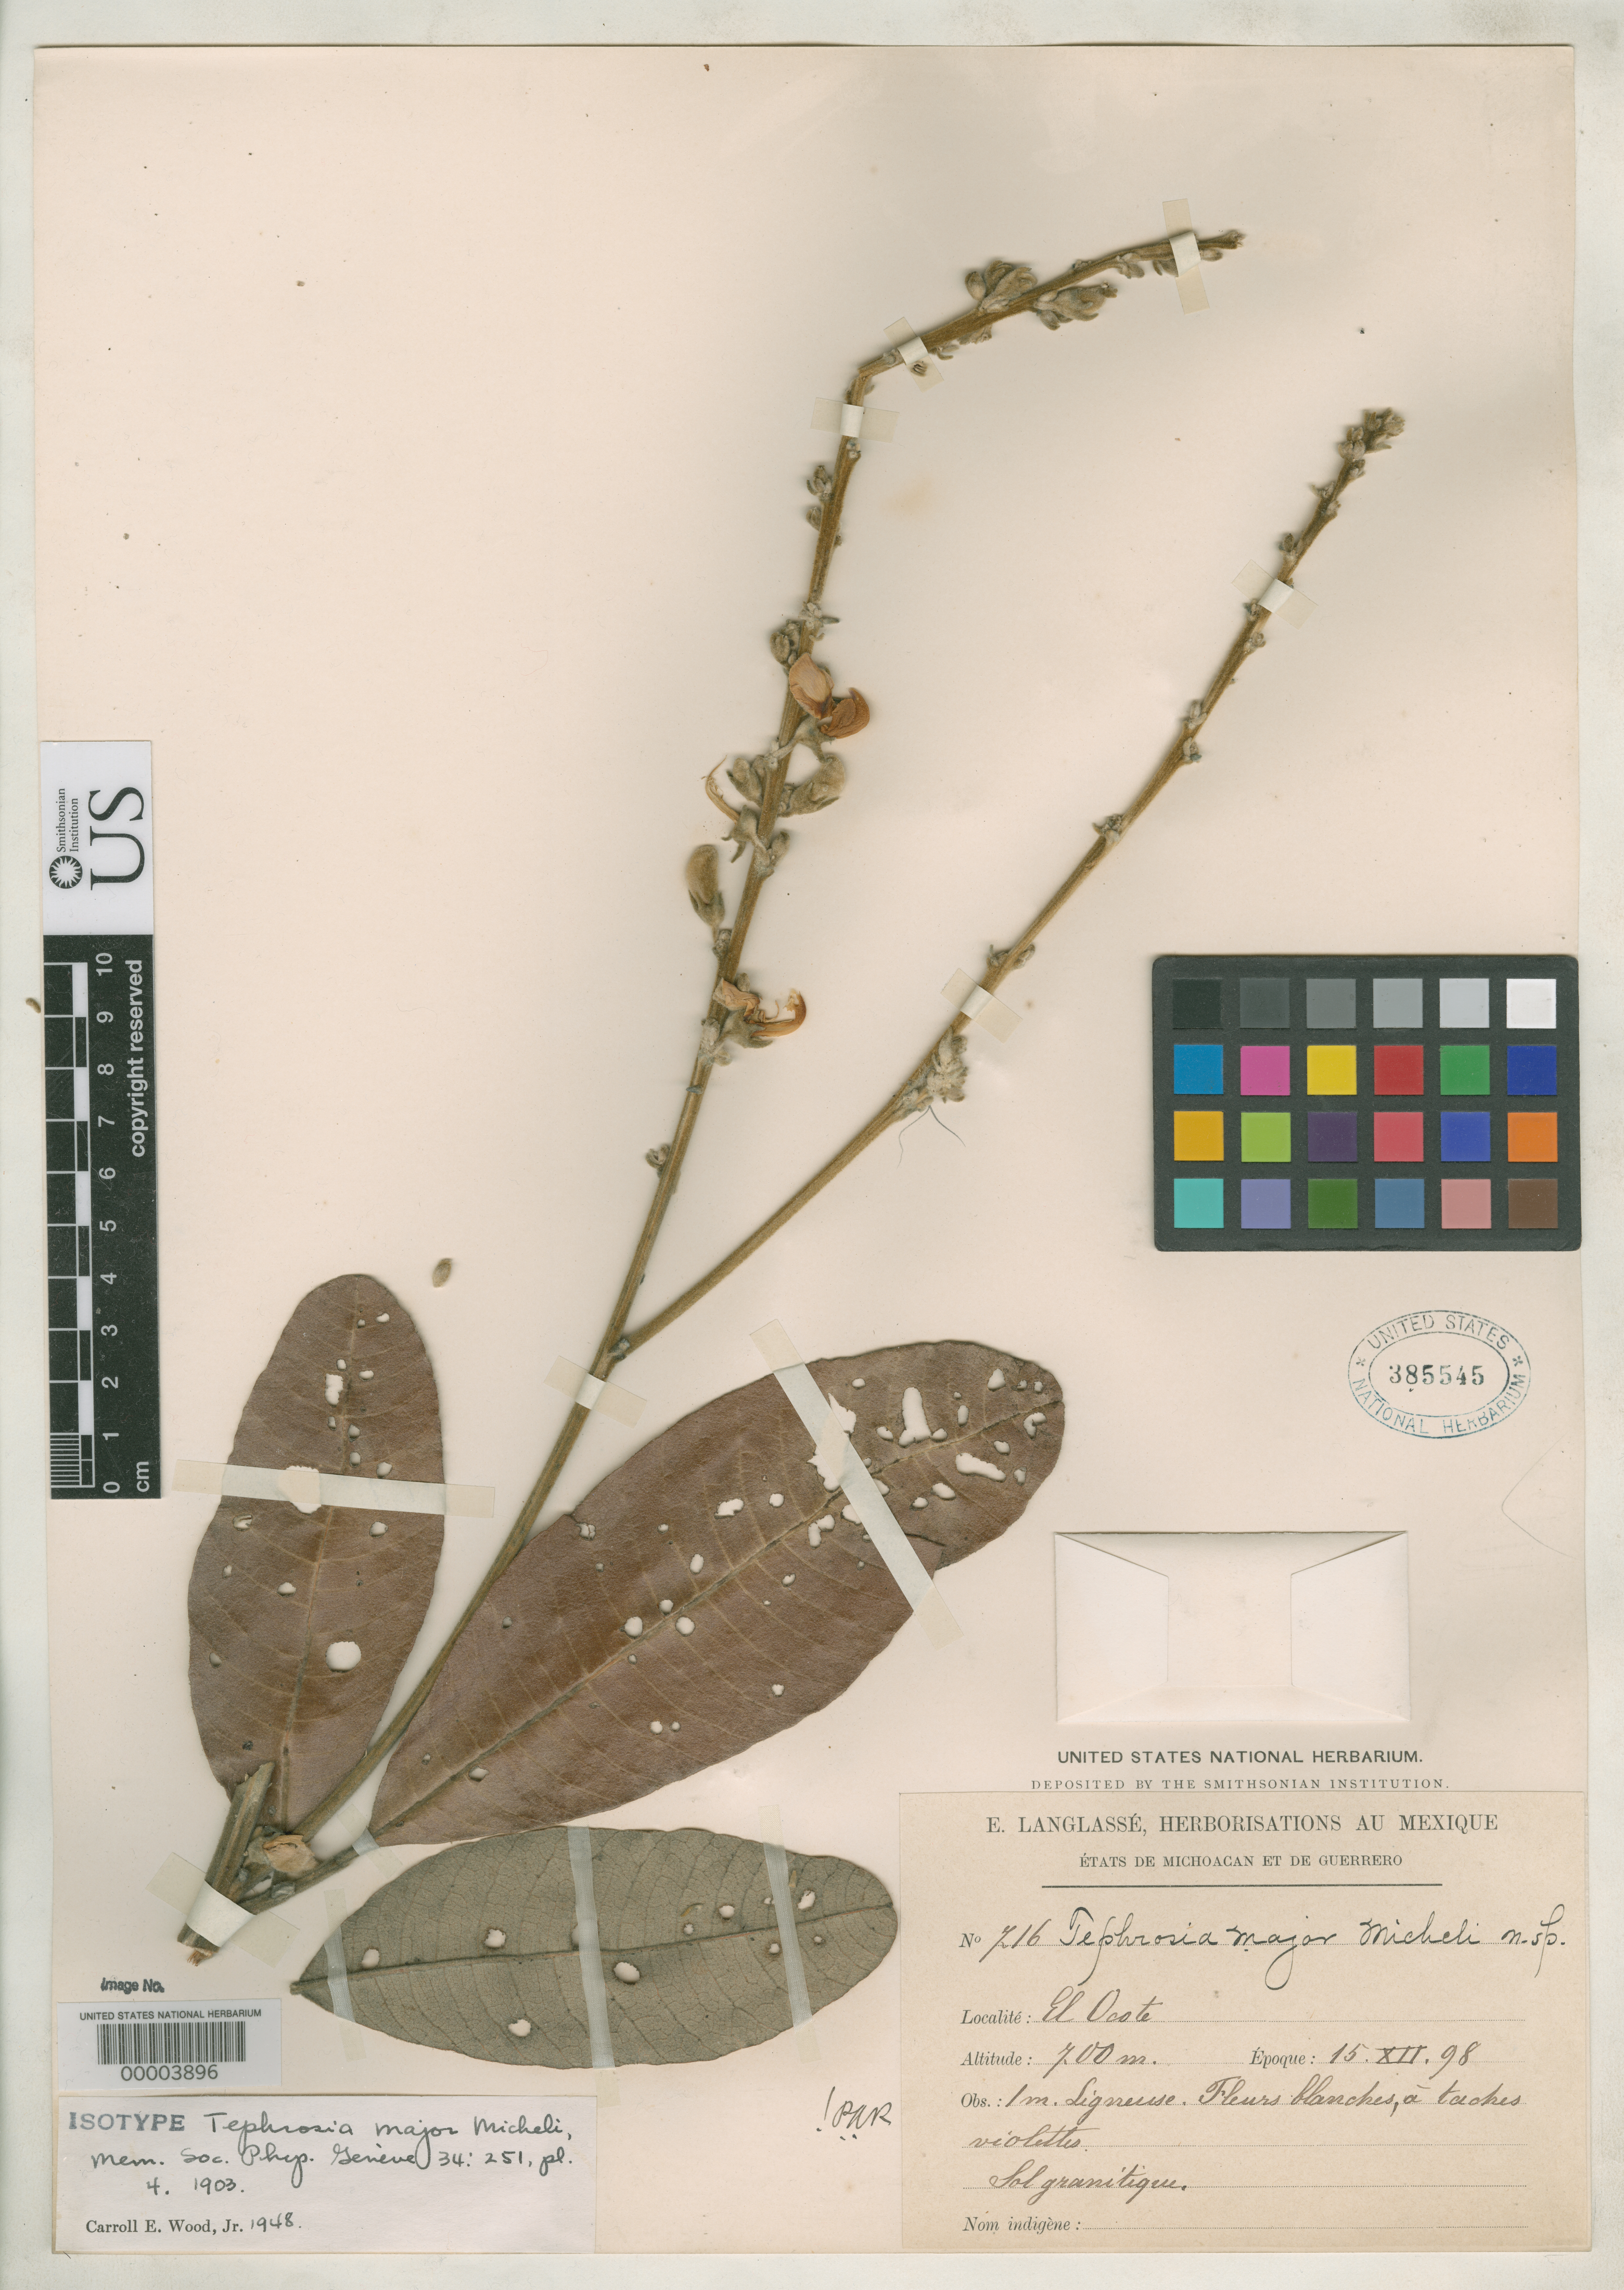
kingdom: Plantae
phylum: Tracheophyta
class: Magnoliopsida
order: Fabales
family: Fabaceae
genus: Tephrosia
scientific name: Tephrosia major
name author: Micheli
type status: Isotype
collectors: E. Langlassé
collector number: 716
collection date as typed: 15 Dec 1898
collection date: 1898-12-15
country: Mexico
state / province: Guerrero / Michoacán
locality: El Ocote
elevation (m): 700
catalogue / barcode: US 385545